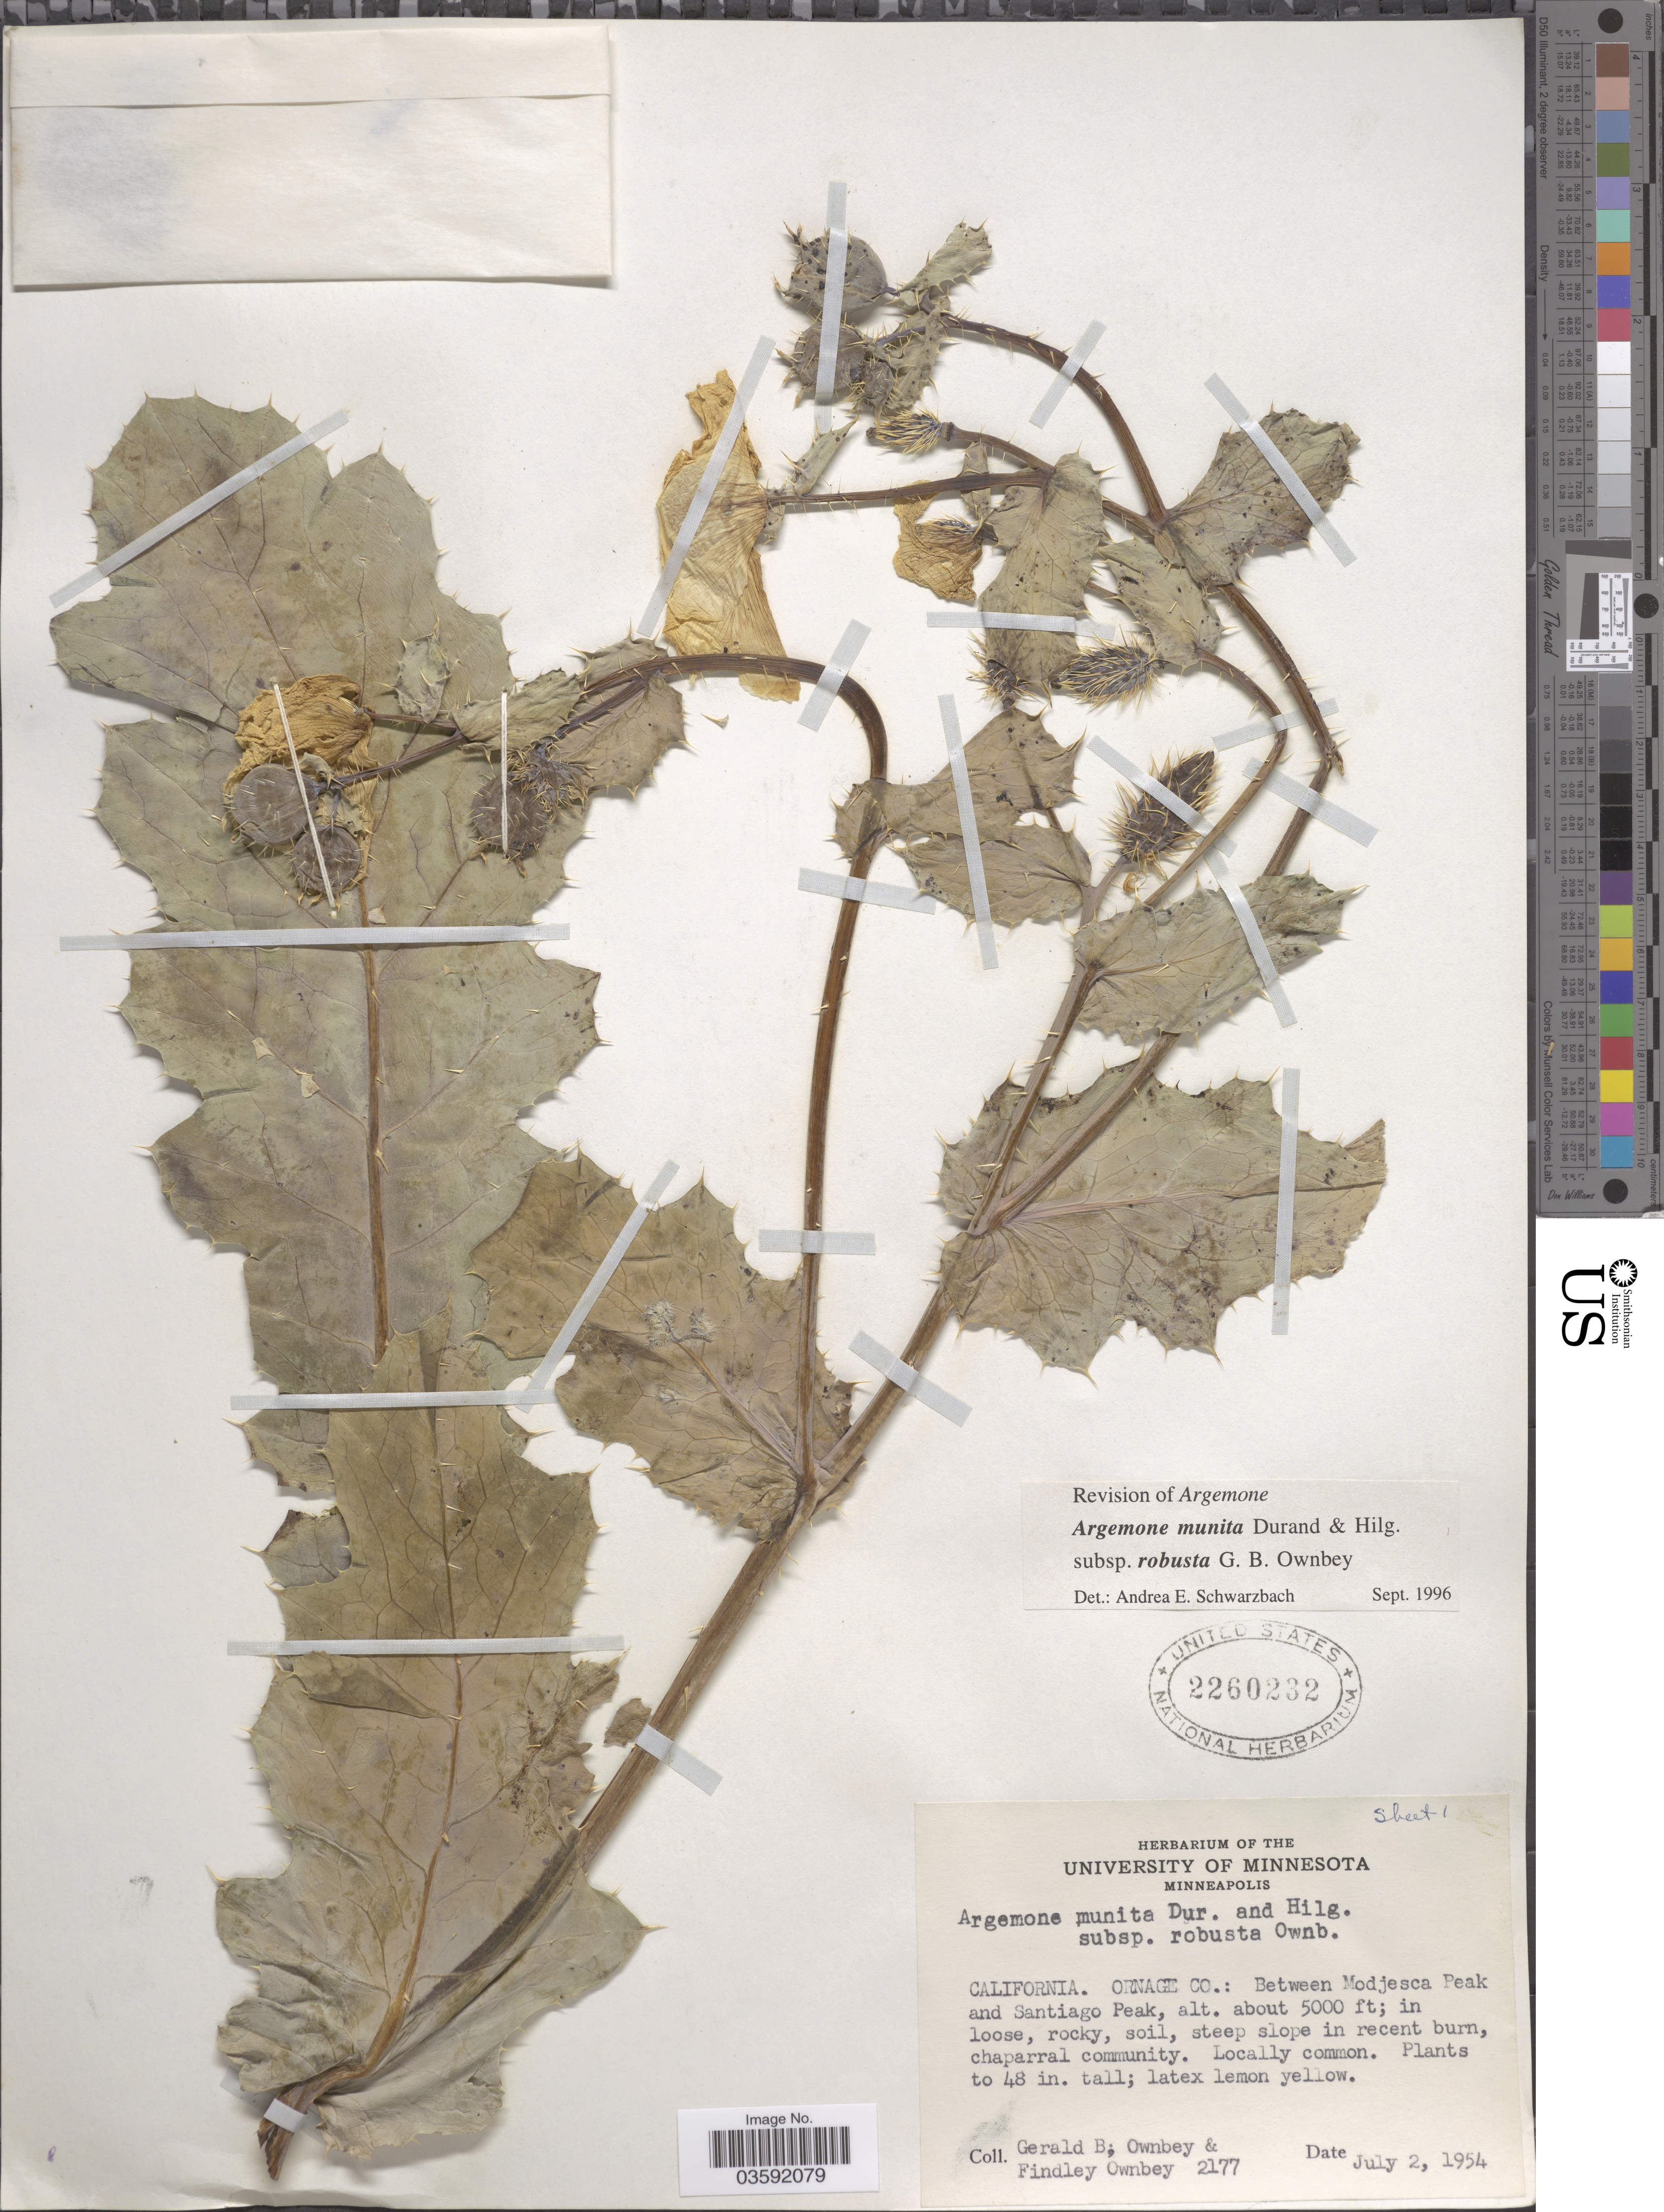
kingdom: Plantae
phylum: Tracheophyta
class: Magnoliopsida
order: Ranunculales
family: Papaveraceae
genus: Argemone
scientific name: Argemone munita subsp. robusta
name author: G.B. Ownbey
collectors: G. B. Ownbey & F. Ownbey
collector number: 2177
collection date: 1954-07-02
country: United States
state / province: California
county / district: Orange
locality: Orange Co.: Between Modjesca Peak and Santiago Peak.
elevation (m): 1524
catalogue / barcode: US 2260232